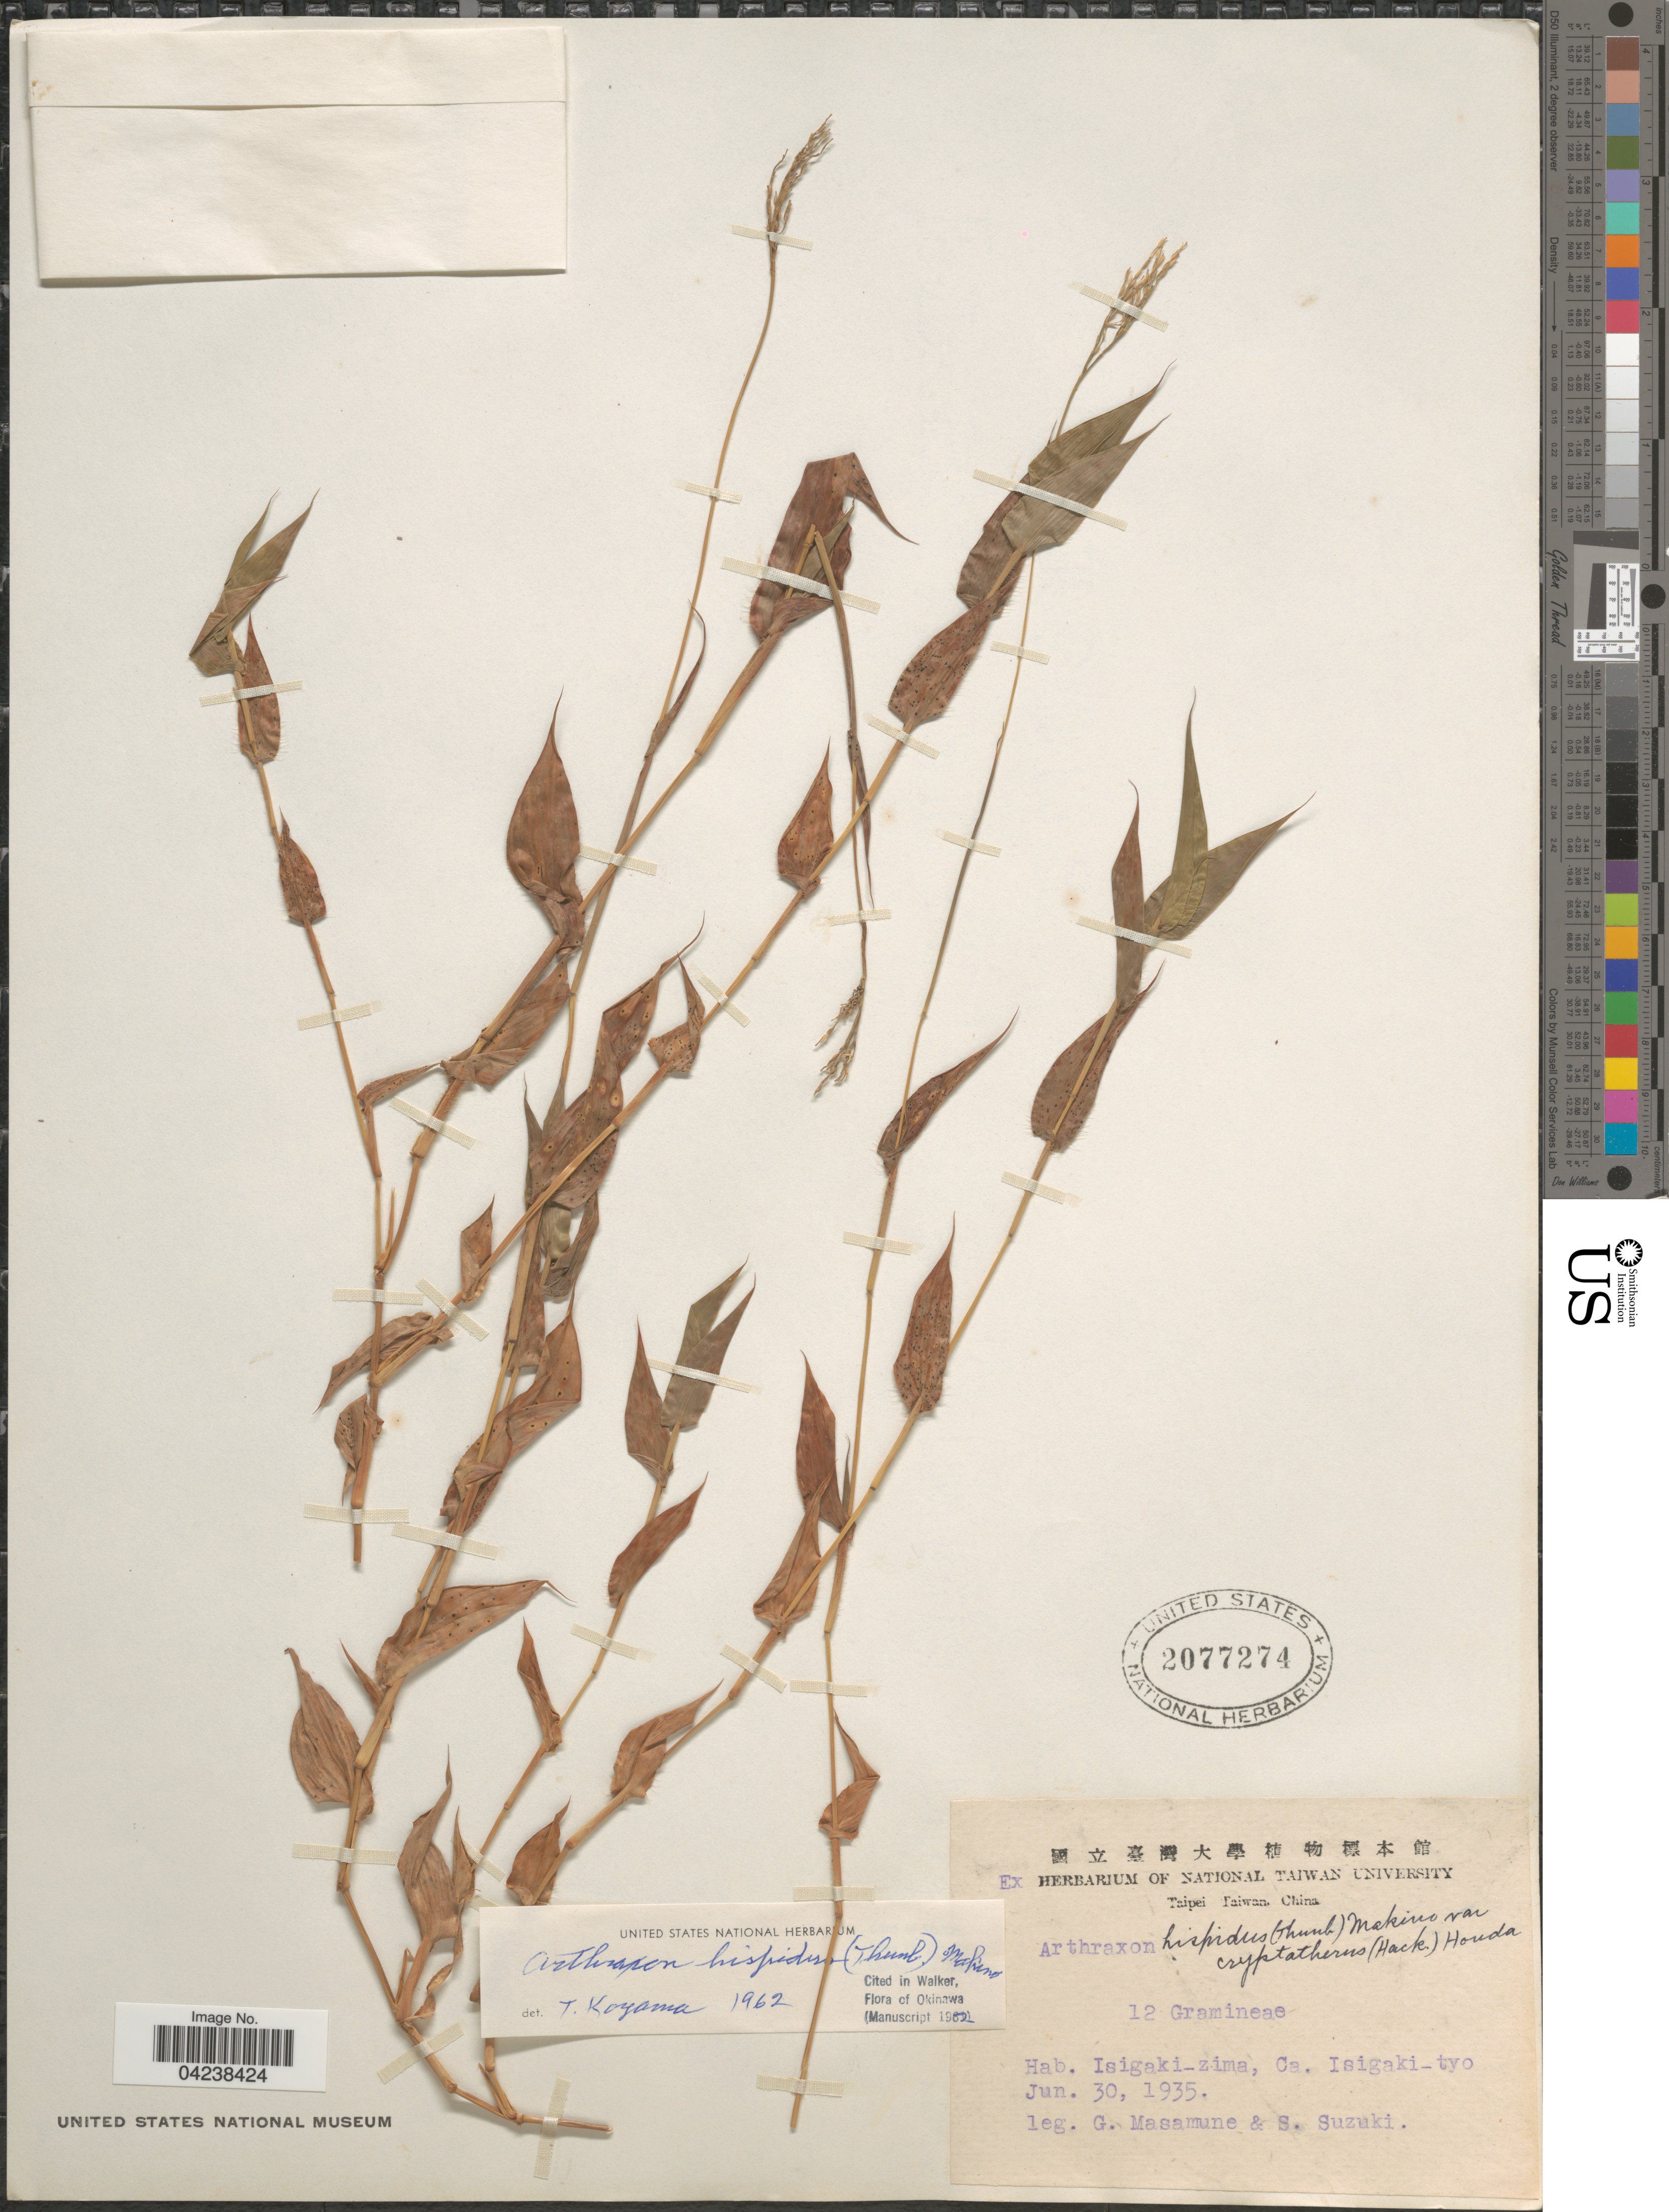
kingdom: Plantae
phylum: Tracheophyta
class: Liliopsida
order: Poales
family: Poaceae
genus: Arthraxon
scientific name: Arthraxon hispidus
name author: (Thunb.) Makino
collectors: G. Masamune & S. Suzuki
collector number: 12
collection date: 1935-06-30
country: Japan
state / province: Okinawa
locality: Isigaki-zima, Ca. Isigaki-tyo.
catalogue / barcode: US 2077274